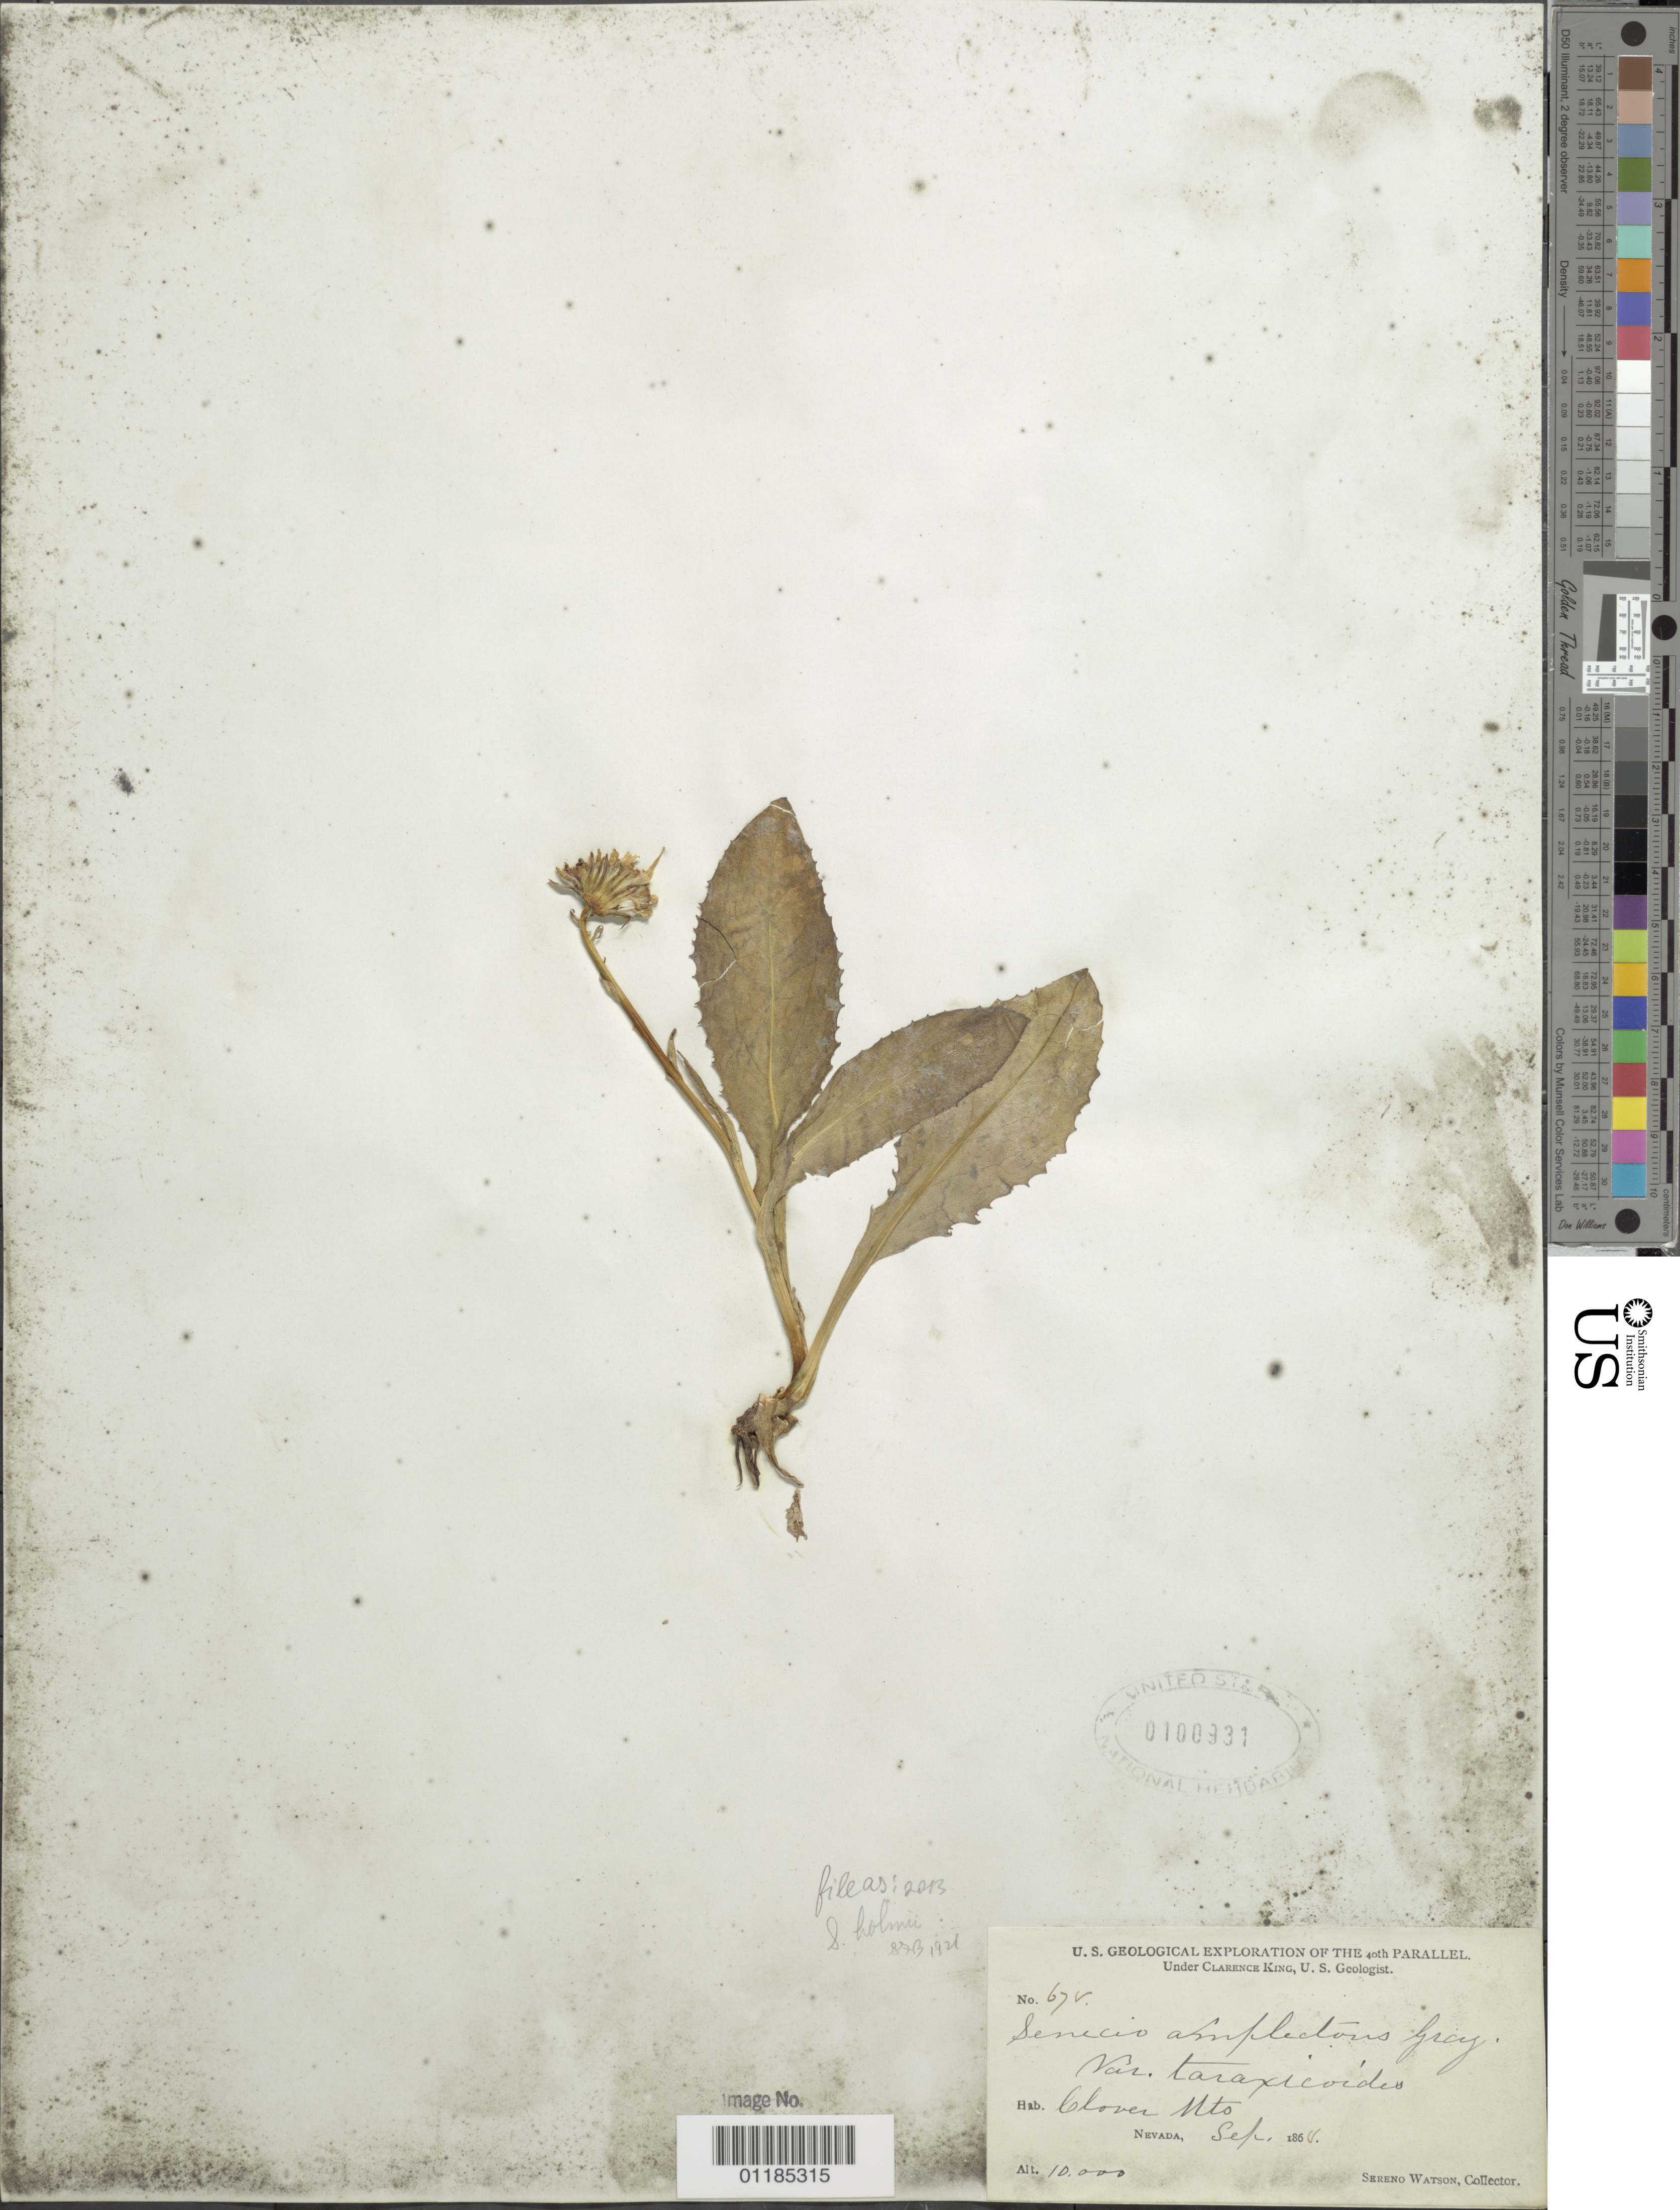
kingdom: Plantae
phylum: Tracheophyta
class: Magnoliopsida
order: Asterales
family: Asteraceae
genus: Senecio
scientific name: Senecio amplectens var. holmii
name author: (Greene) Harrington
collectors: S. Watson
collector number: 678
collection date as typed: Sep 1868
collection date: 1868-09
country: United States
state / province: Nevada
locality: Clover Mts.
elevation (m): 3048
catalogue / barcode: US 100931